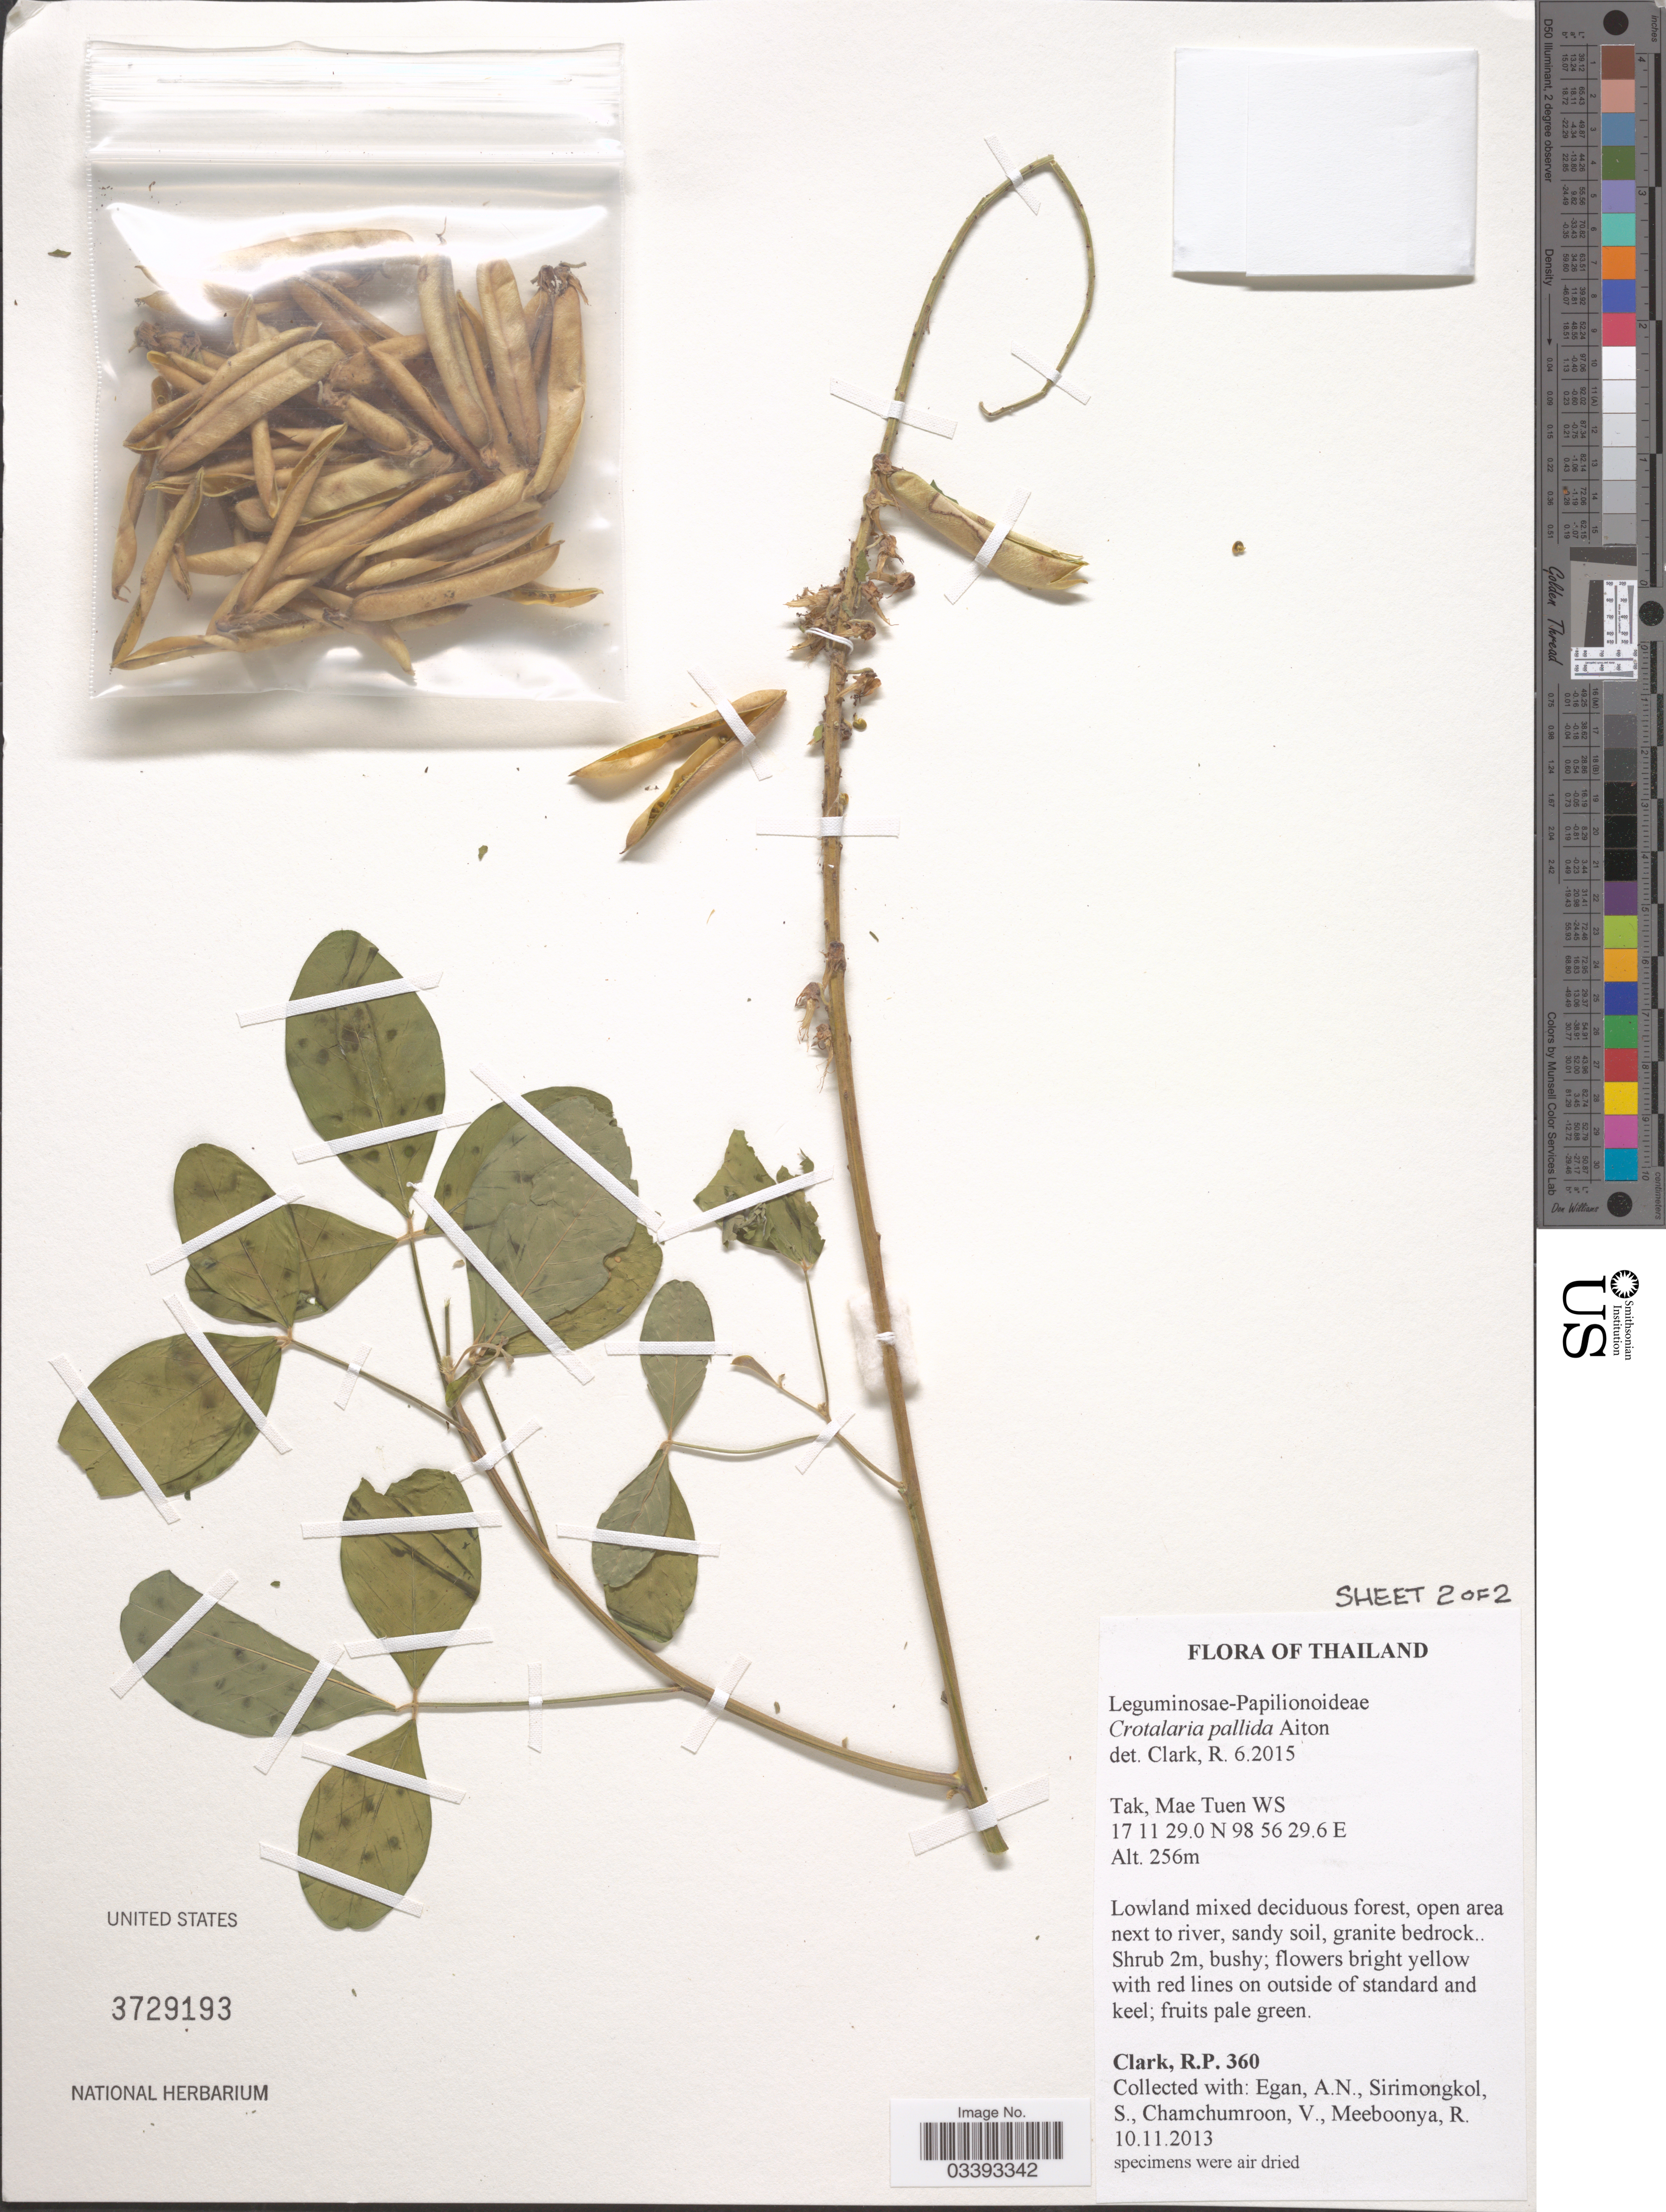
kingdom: Plantae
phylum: Tracheophyta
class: Magnoliopsida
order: Fabales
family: Fabaceae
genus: Crotalaria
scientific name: Crotalaria pallida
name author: Aiton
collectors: R. P. Clark, A. N. Egan, S. Sirimongkol, V. Chamchumroon & R. Meeboonya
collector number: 360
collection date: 2013-11-10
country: Thailand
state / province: Tak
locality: Mae Tuen WS.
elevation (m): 256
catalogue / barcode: US 3729193